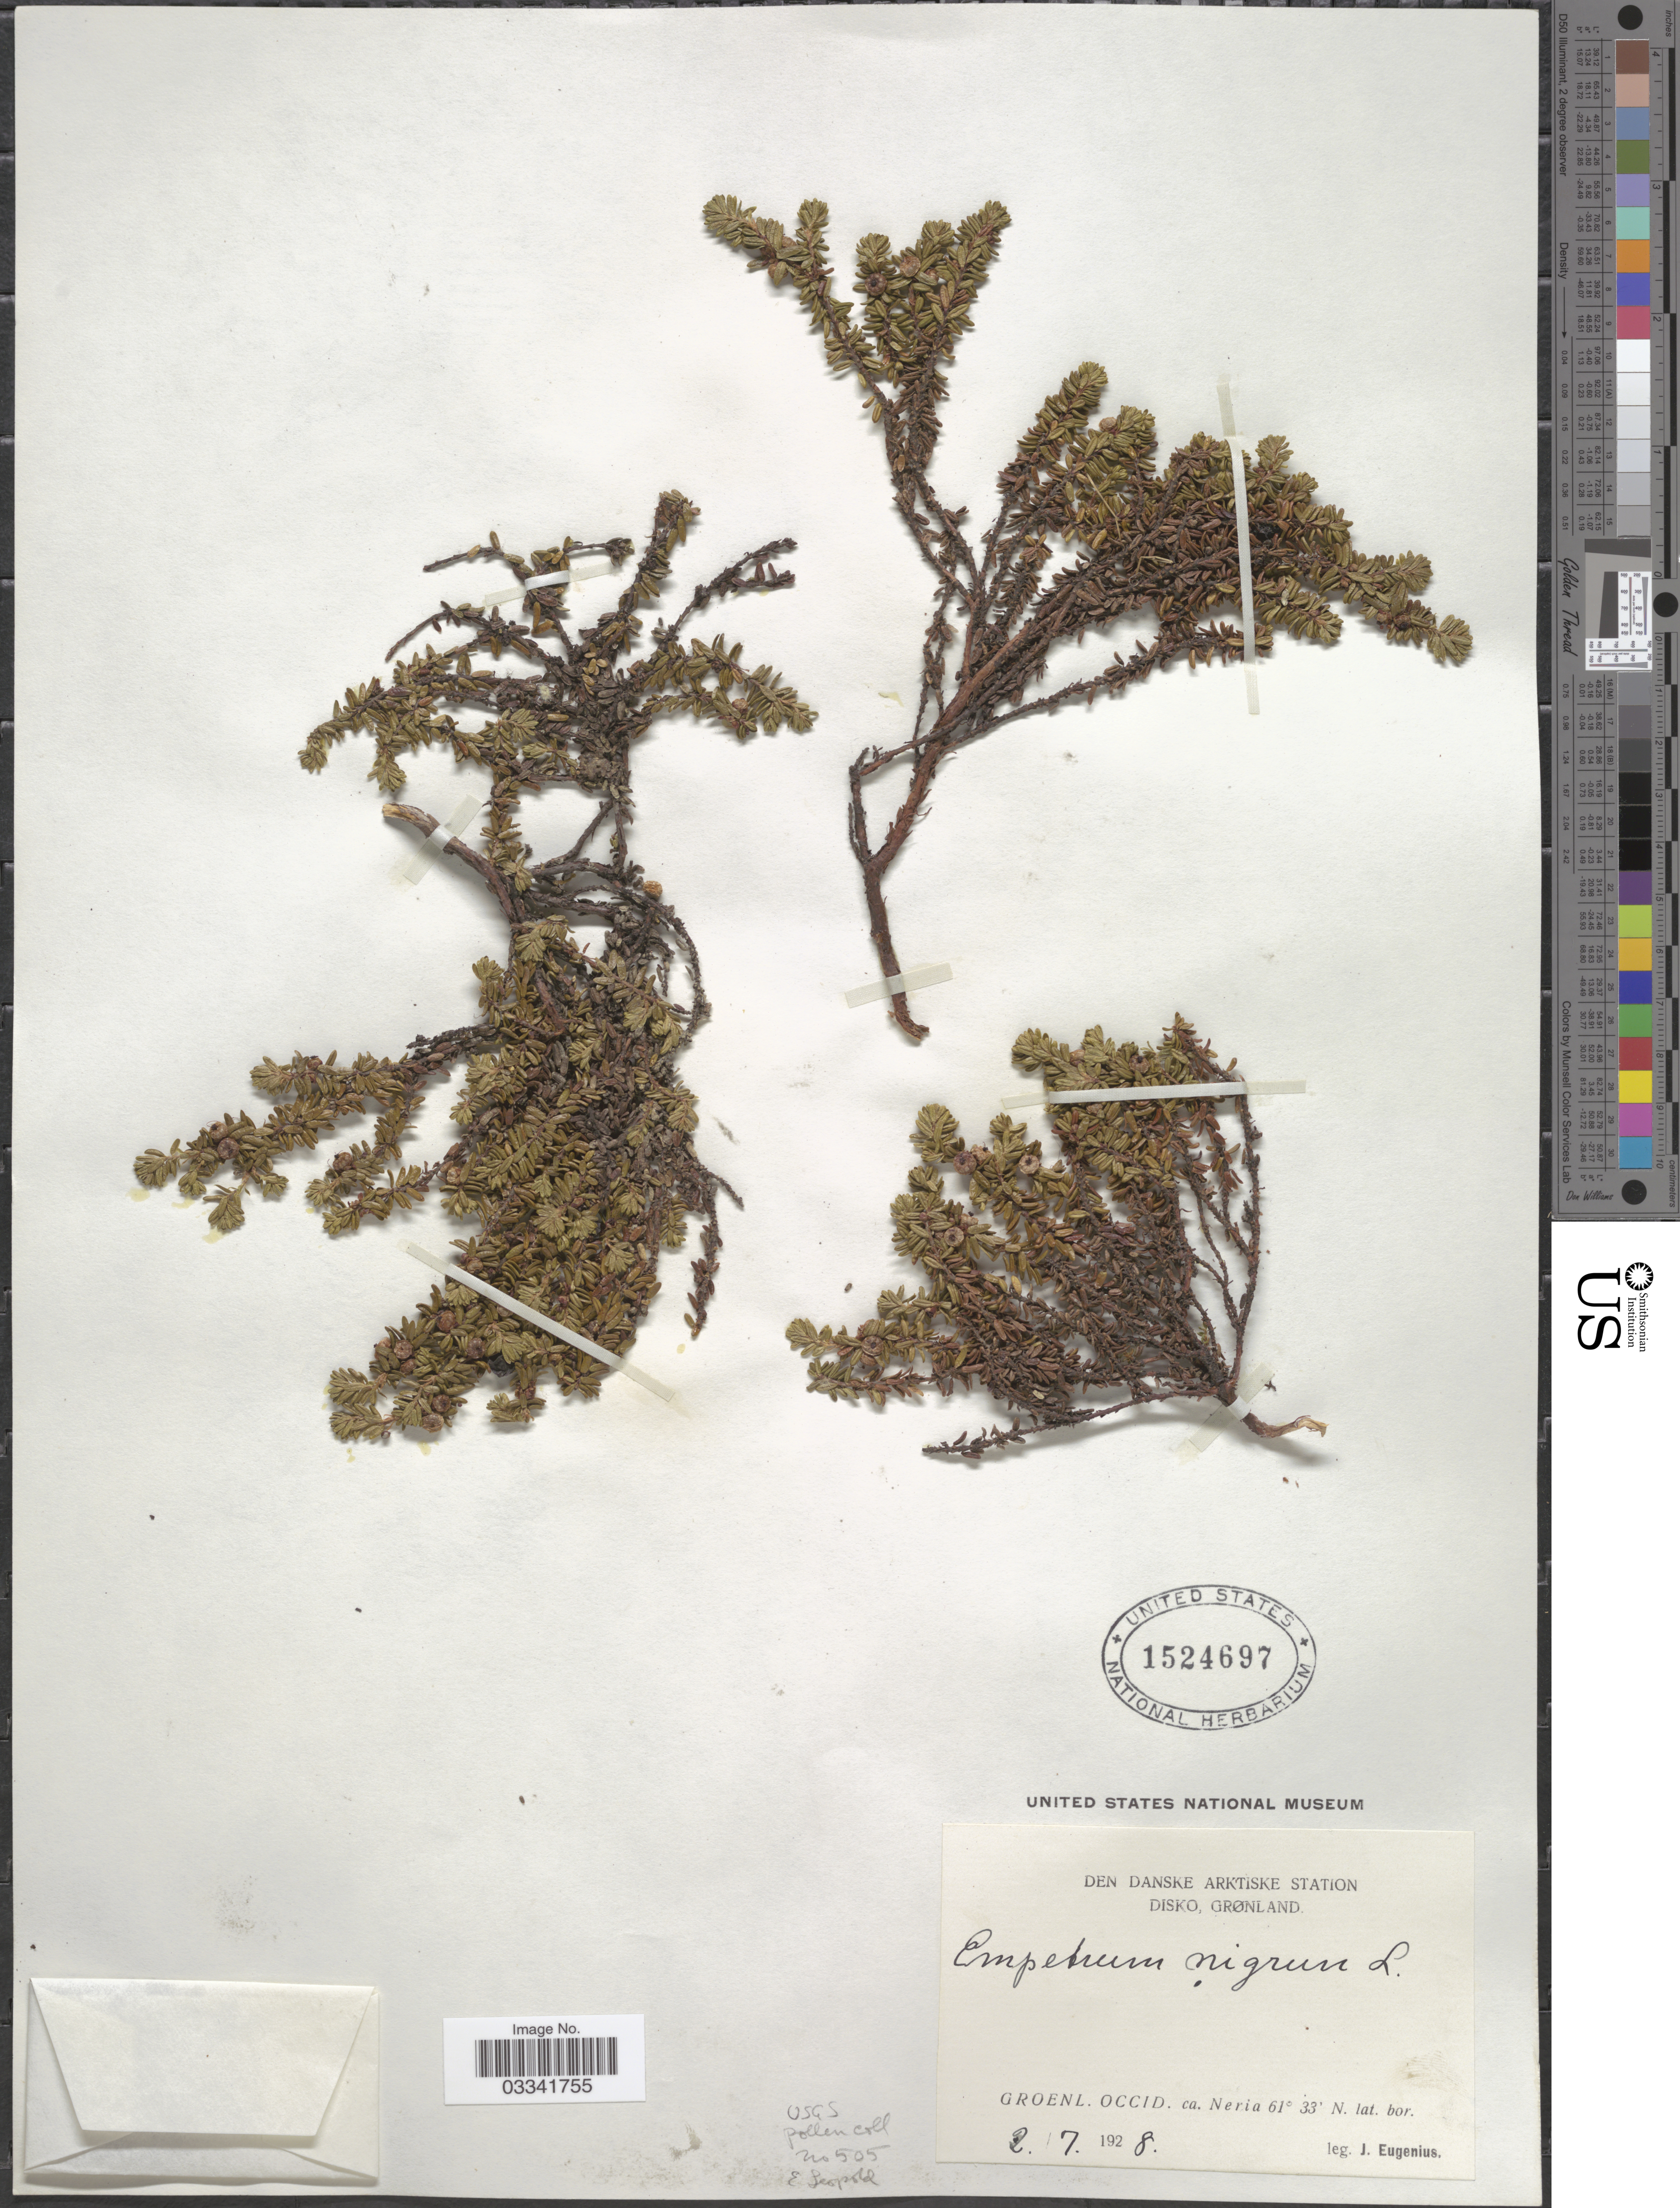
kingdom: Plantae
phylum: Tracheophyta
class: Magnoliopsida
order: Ericales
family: Ericaceae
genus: Empetrum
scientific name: Empetrum nigrum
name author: L.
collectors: J. Eugenius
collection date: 1928-07-02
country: Greenland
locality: Den Danske Arktiske Station. Disko, Grønland. Groenl. Occid. ca Neria.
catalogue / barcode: US 1524697